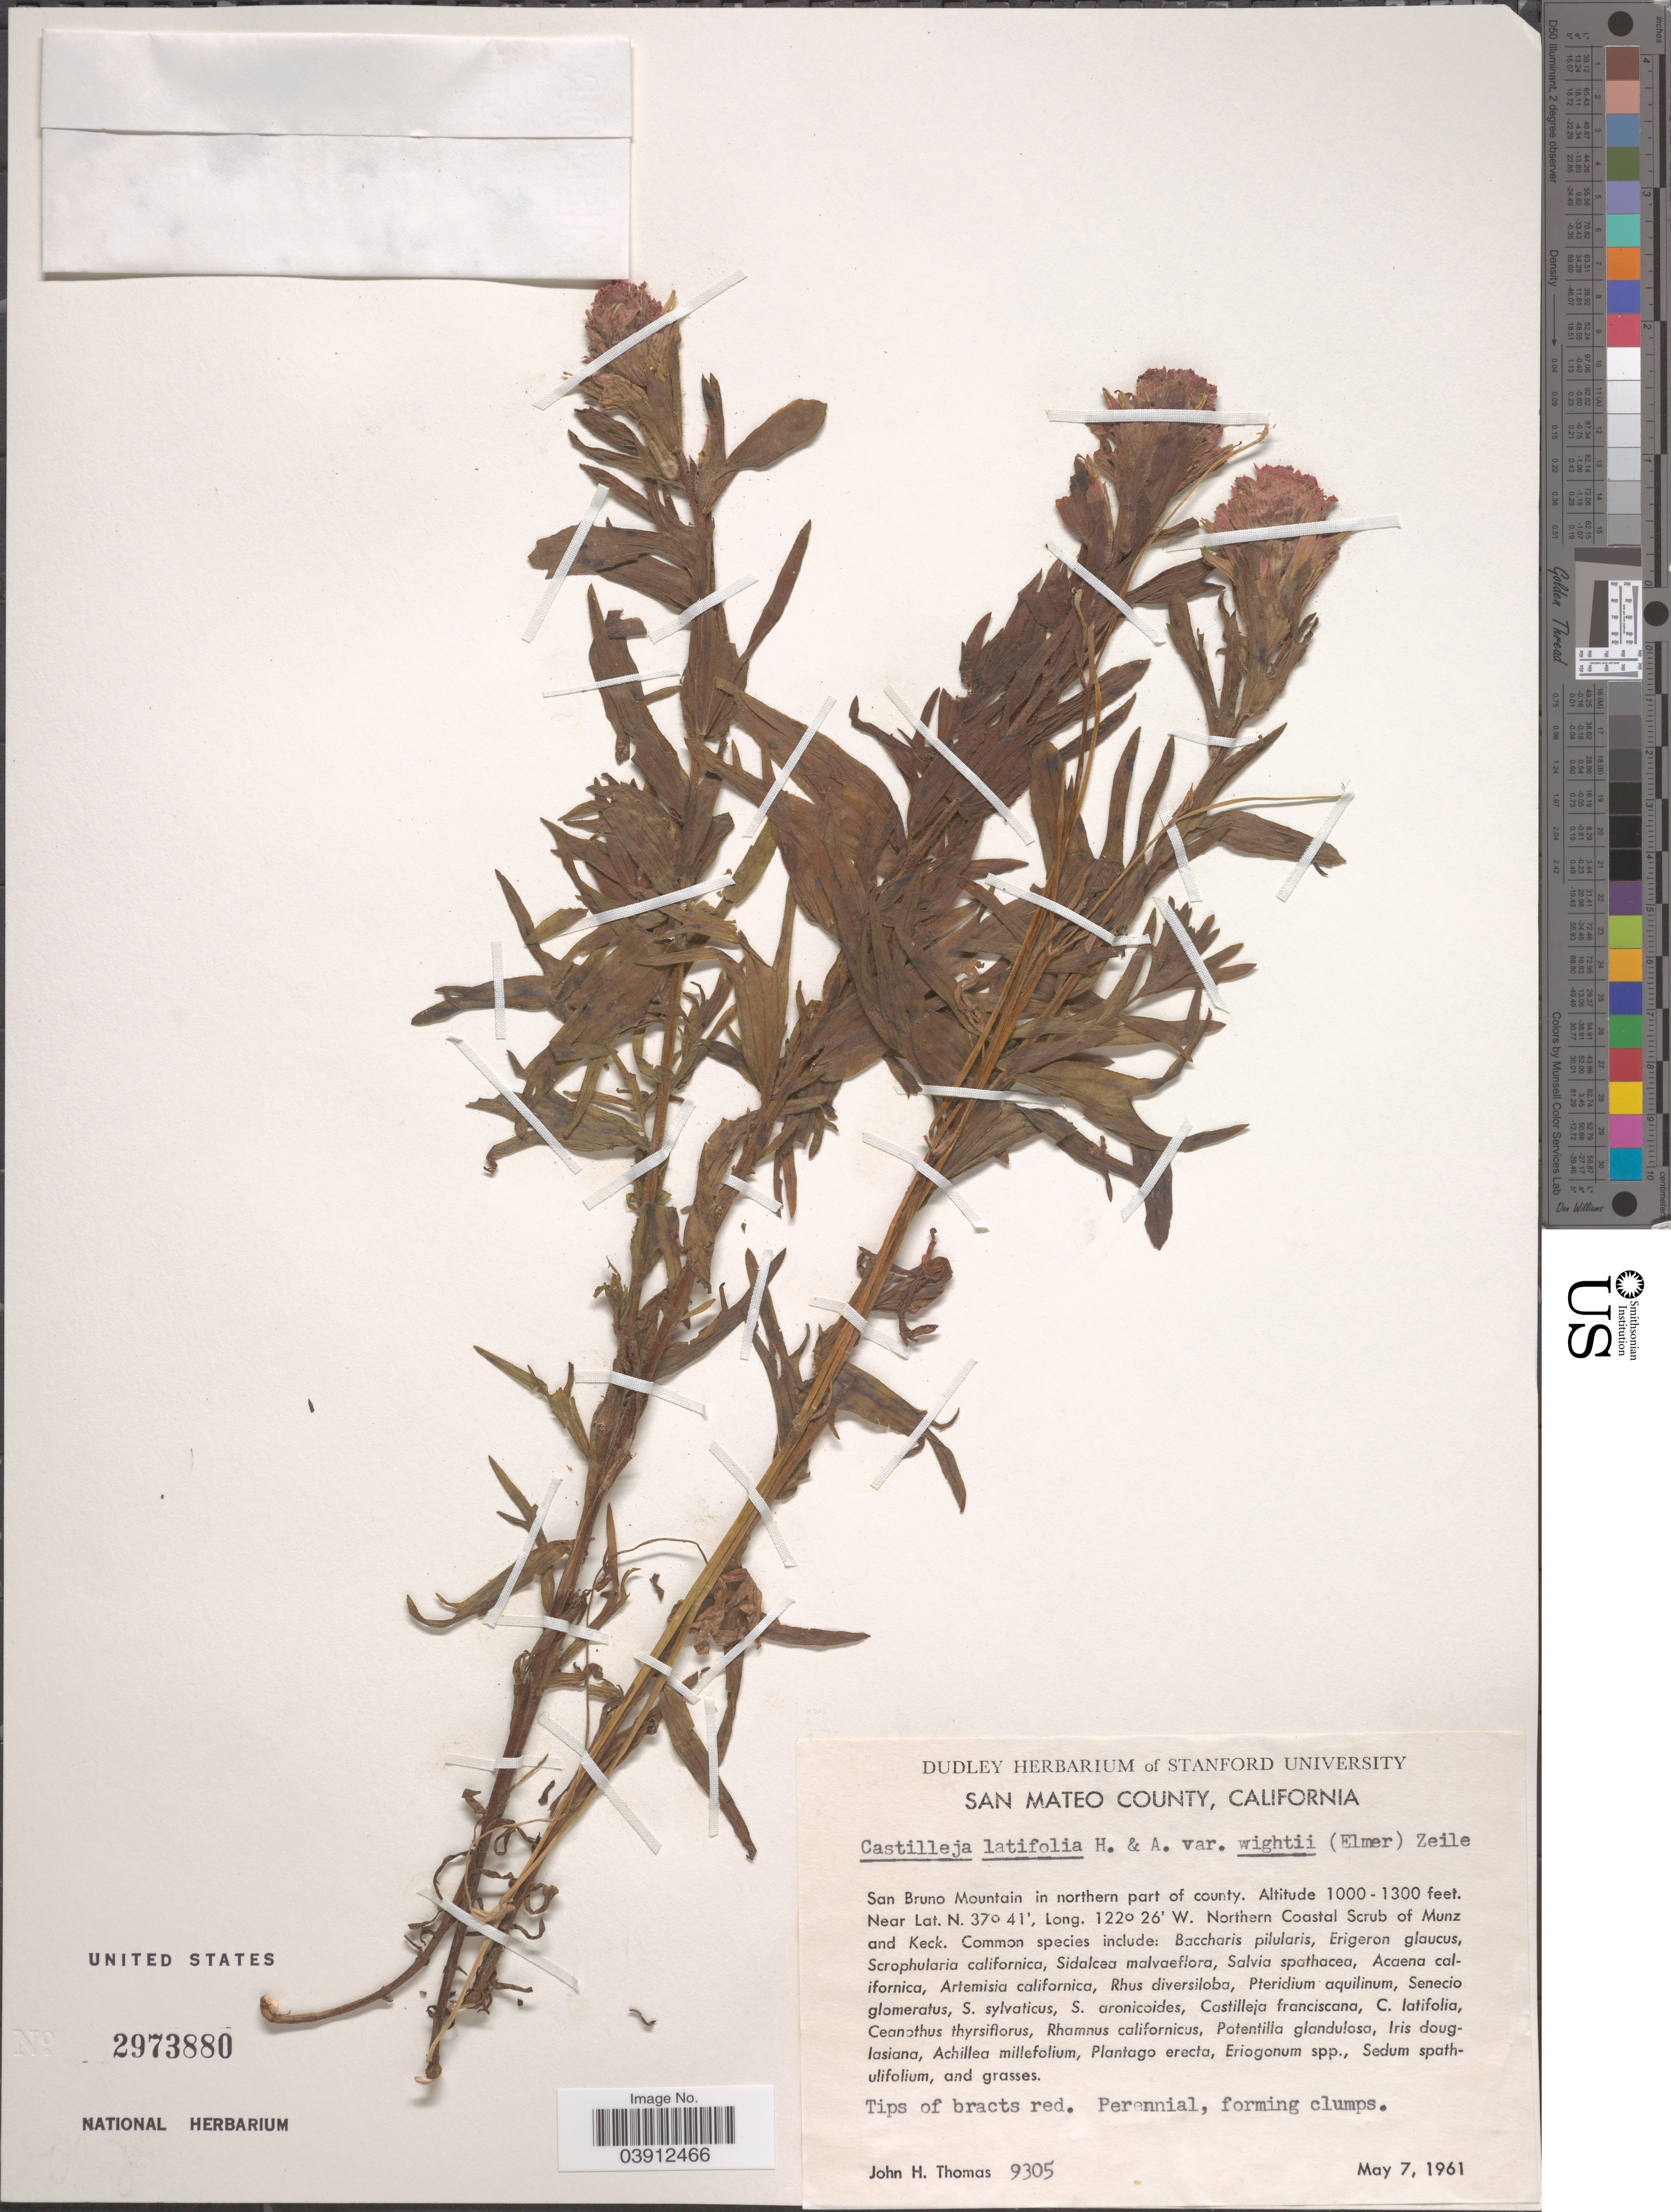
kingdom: Plantae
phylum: Tracheophyta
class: Magnoliopsida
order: Lamiales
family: Orobanchaceae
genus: Castilleja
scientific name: Castilleja latifolia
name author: Hook. & Arn.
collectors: J. H. Thomas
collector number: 9305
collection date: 1961-05-07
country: United States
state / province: California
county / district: San Mateo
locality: San Mateo County. San Bruno Mountain in northern part of county. Northern Coastal Scrub of Munz and Keck.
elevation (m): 305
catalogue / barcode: US 2973880